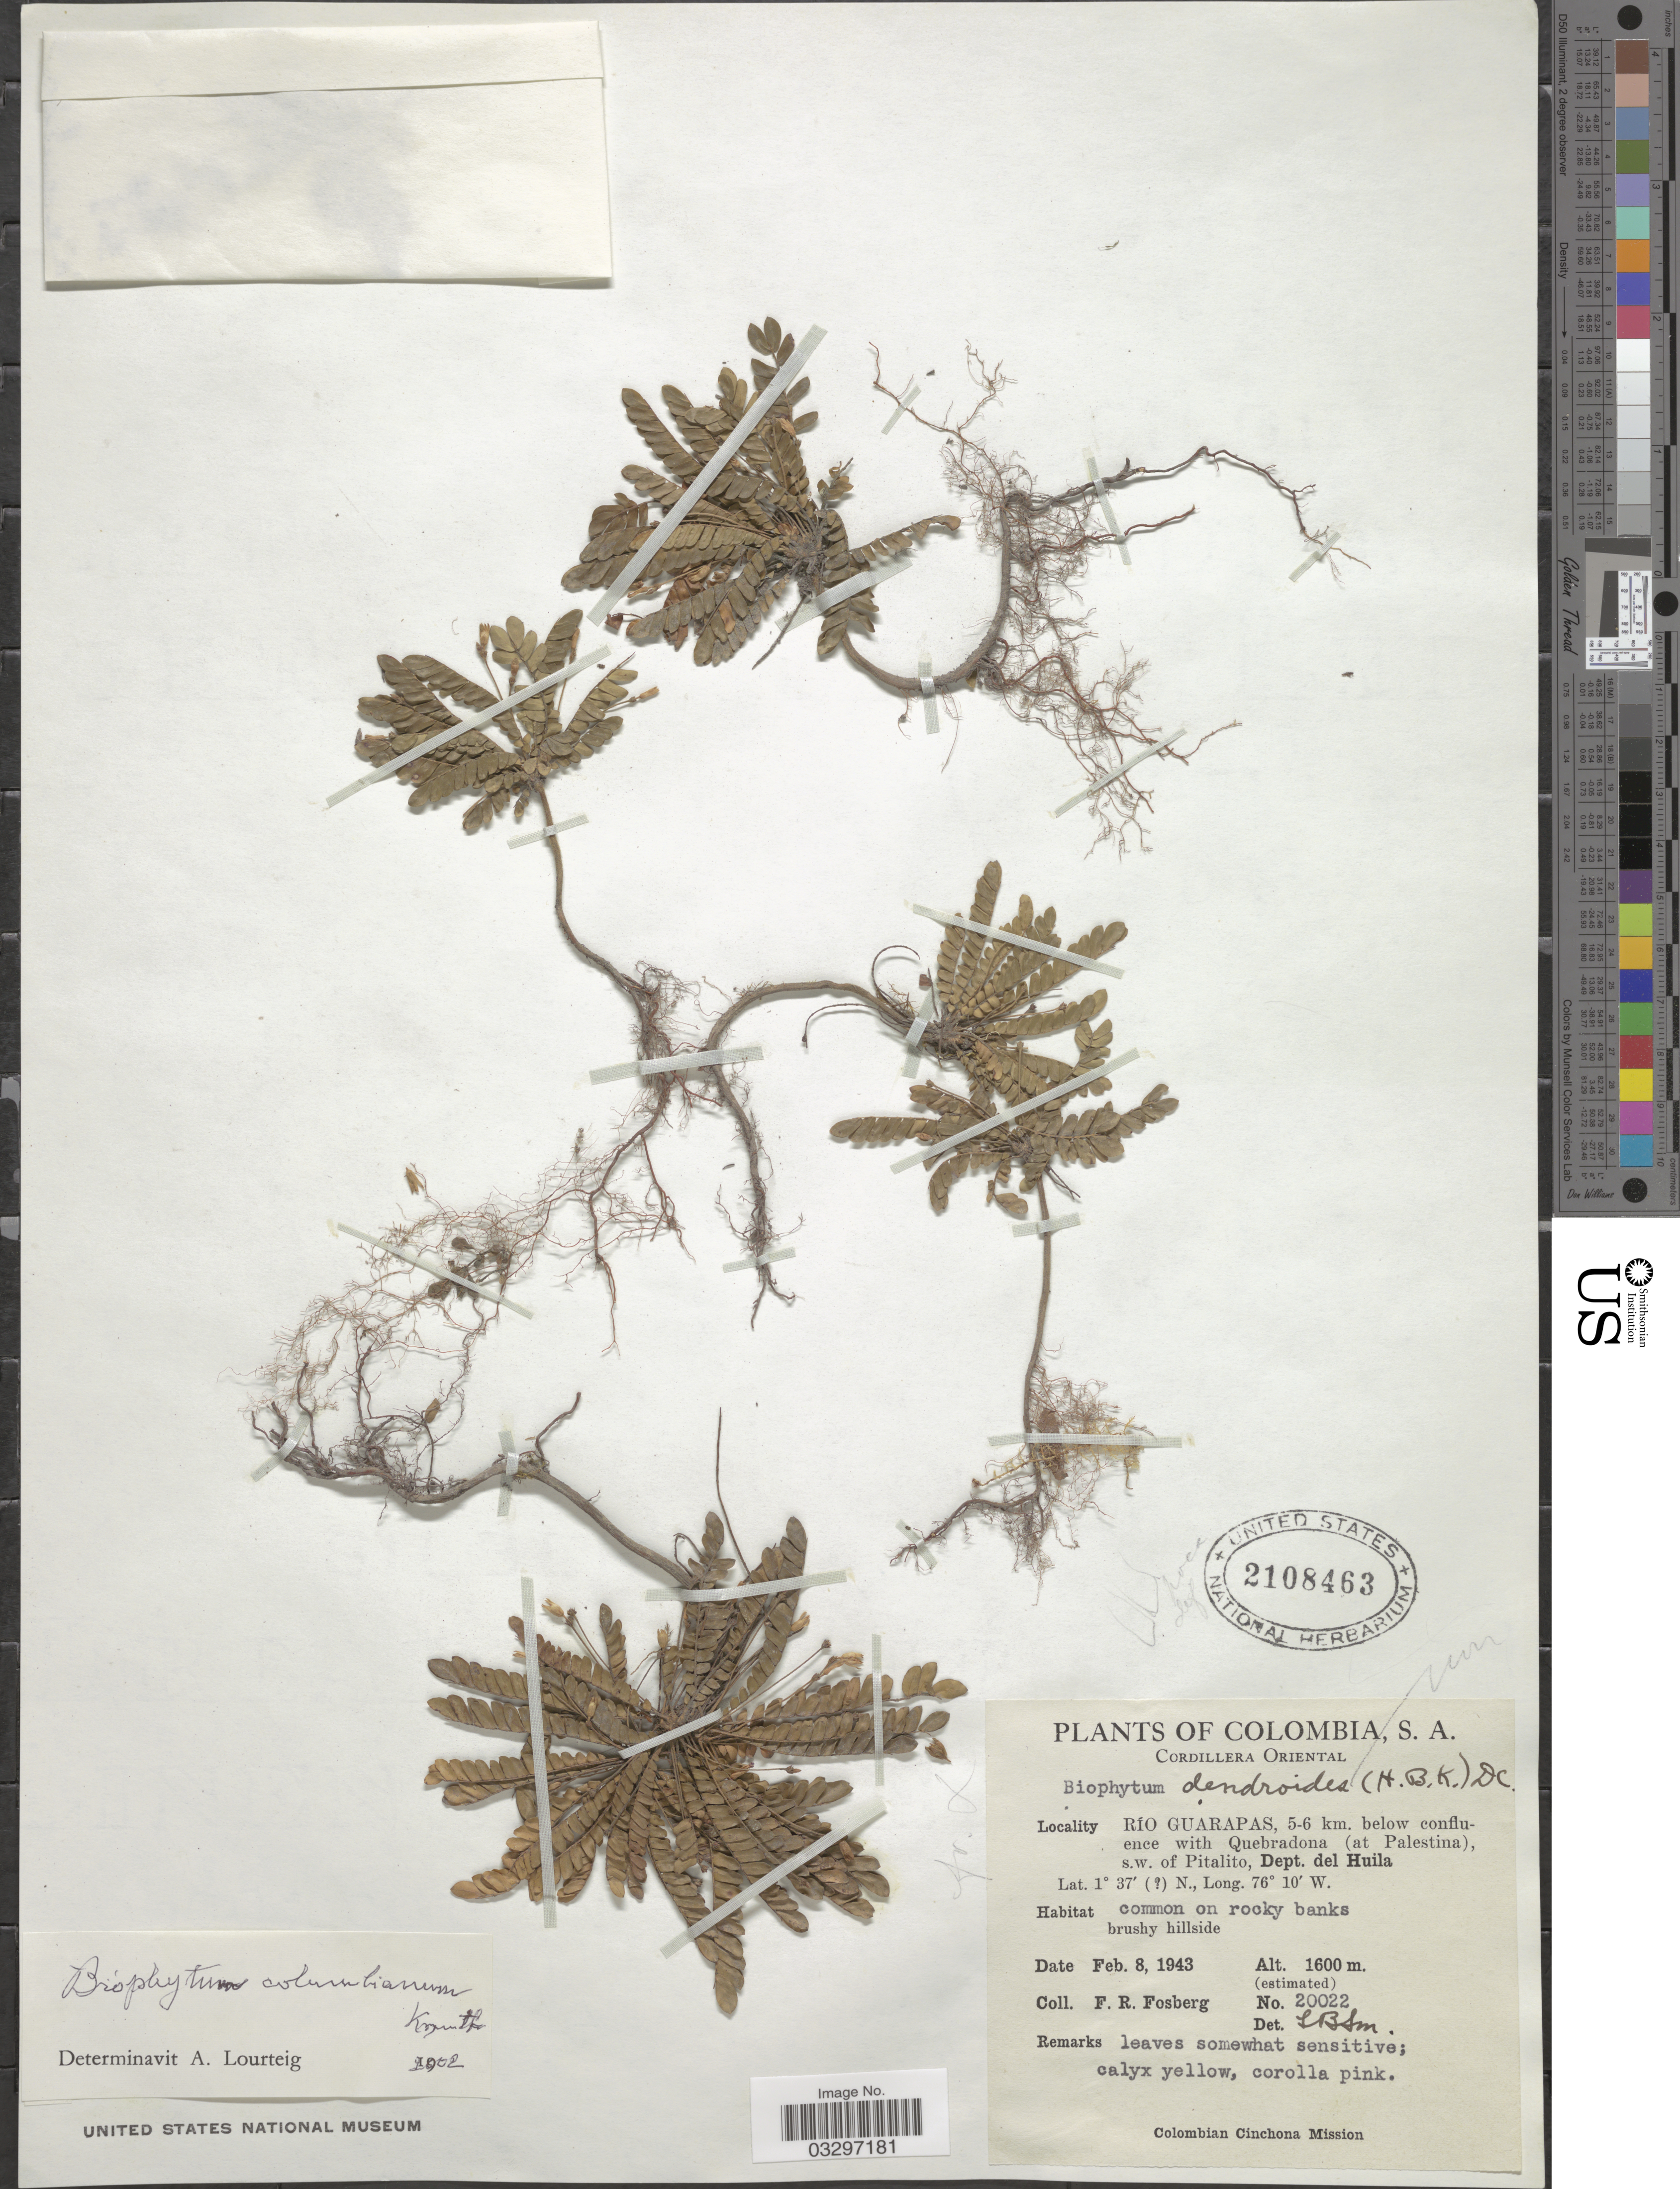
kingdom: Plantae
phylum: Tracheophyta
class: Magnoliopsida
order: Oxalidales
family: Oxalidaceae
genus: Biophytum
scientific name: Biophytum columbianum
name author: Knuth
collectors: F. R. Fosberg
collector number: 20022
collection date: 1943-02-08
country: Colombia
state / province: Huila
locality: Cordillera Oriental, Río Guarapas, 5-6 km. below confluence with Quebradona (at Palestina), s.w. of Pitalito, Dept. del Huila.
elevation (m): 1600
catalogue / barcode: US 2108463